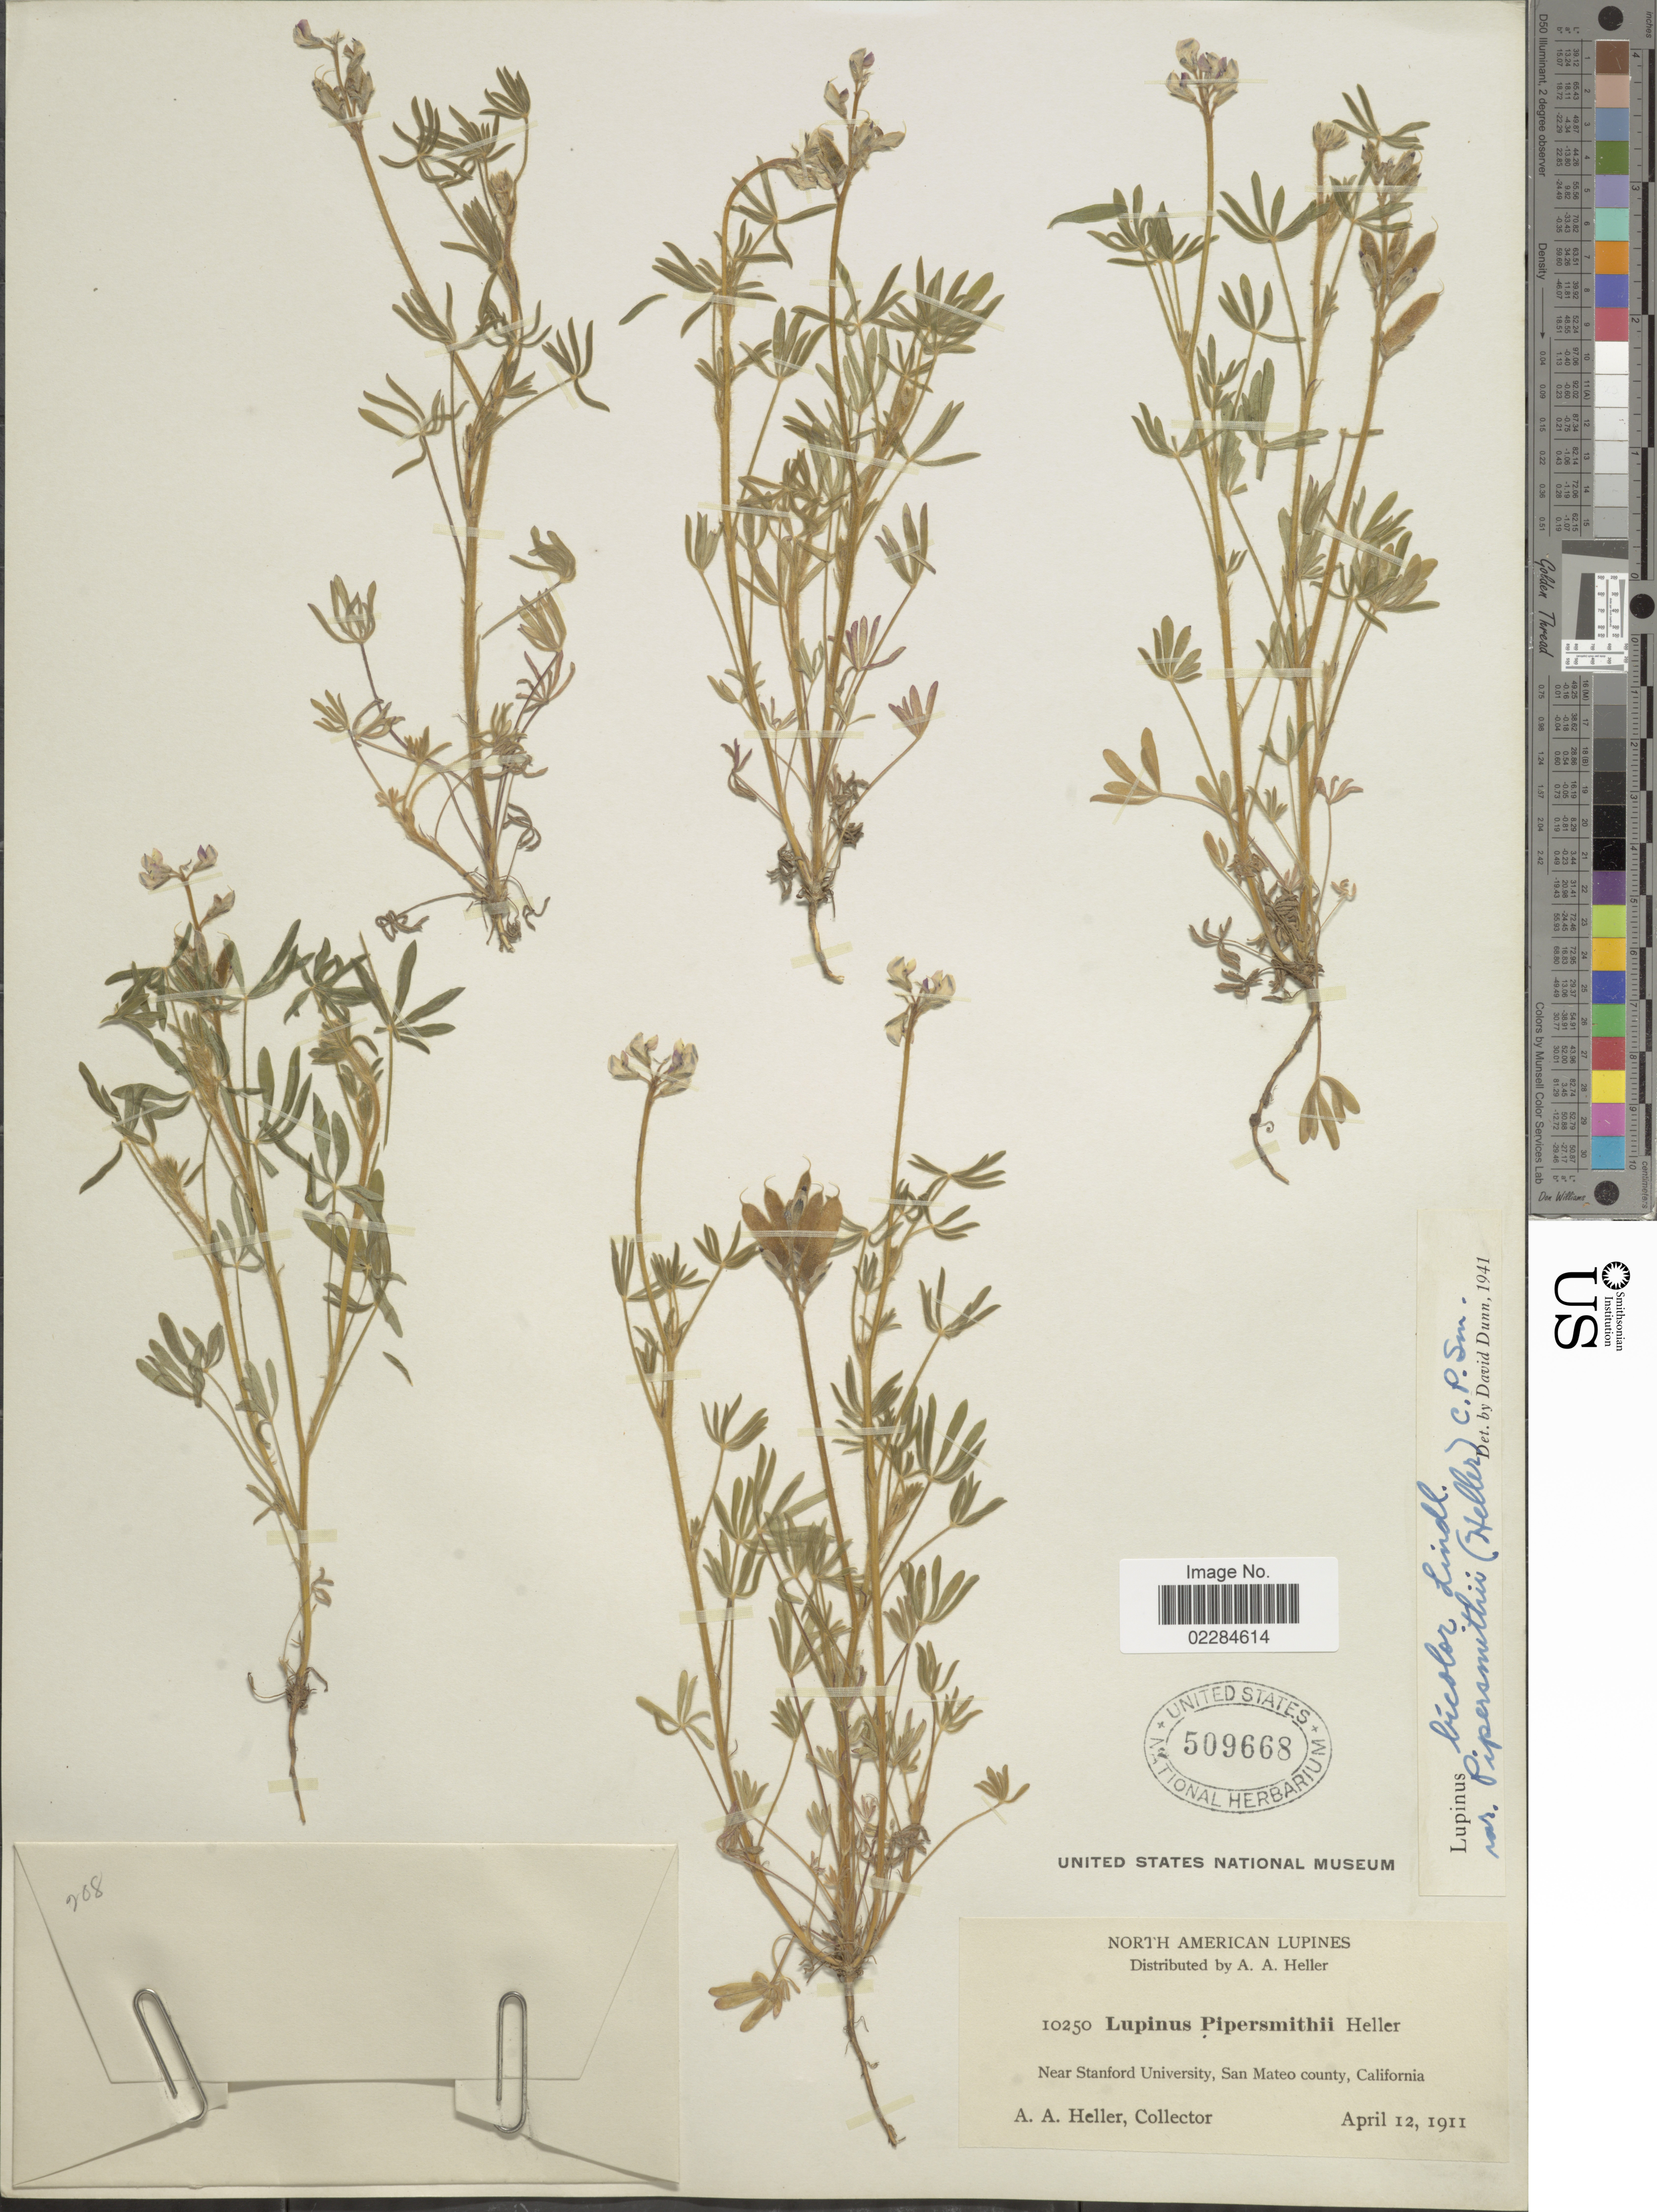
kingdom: Plantae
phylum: Tracheophyta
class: Magnoliopsida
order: Fabales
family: Fabaceae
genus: Lupinus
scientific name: Lupinus bicolor var. pipersmithii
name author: (A. Heller) C.P. Sm.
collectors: A. A. Heller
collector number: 10250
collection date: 1911-04-12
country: United States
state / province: California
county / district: San Mateo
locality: Stanford University, San Mateo county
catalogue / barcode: US 509668